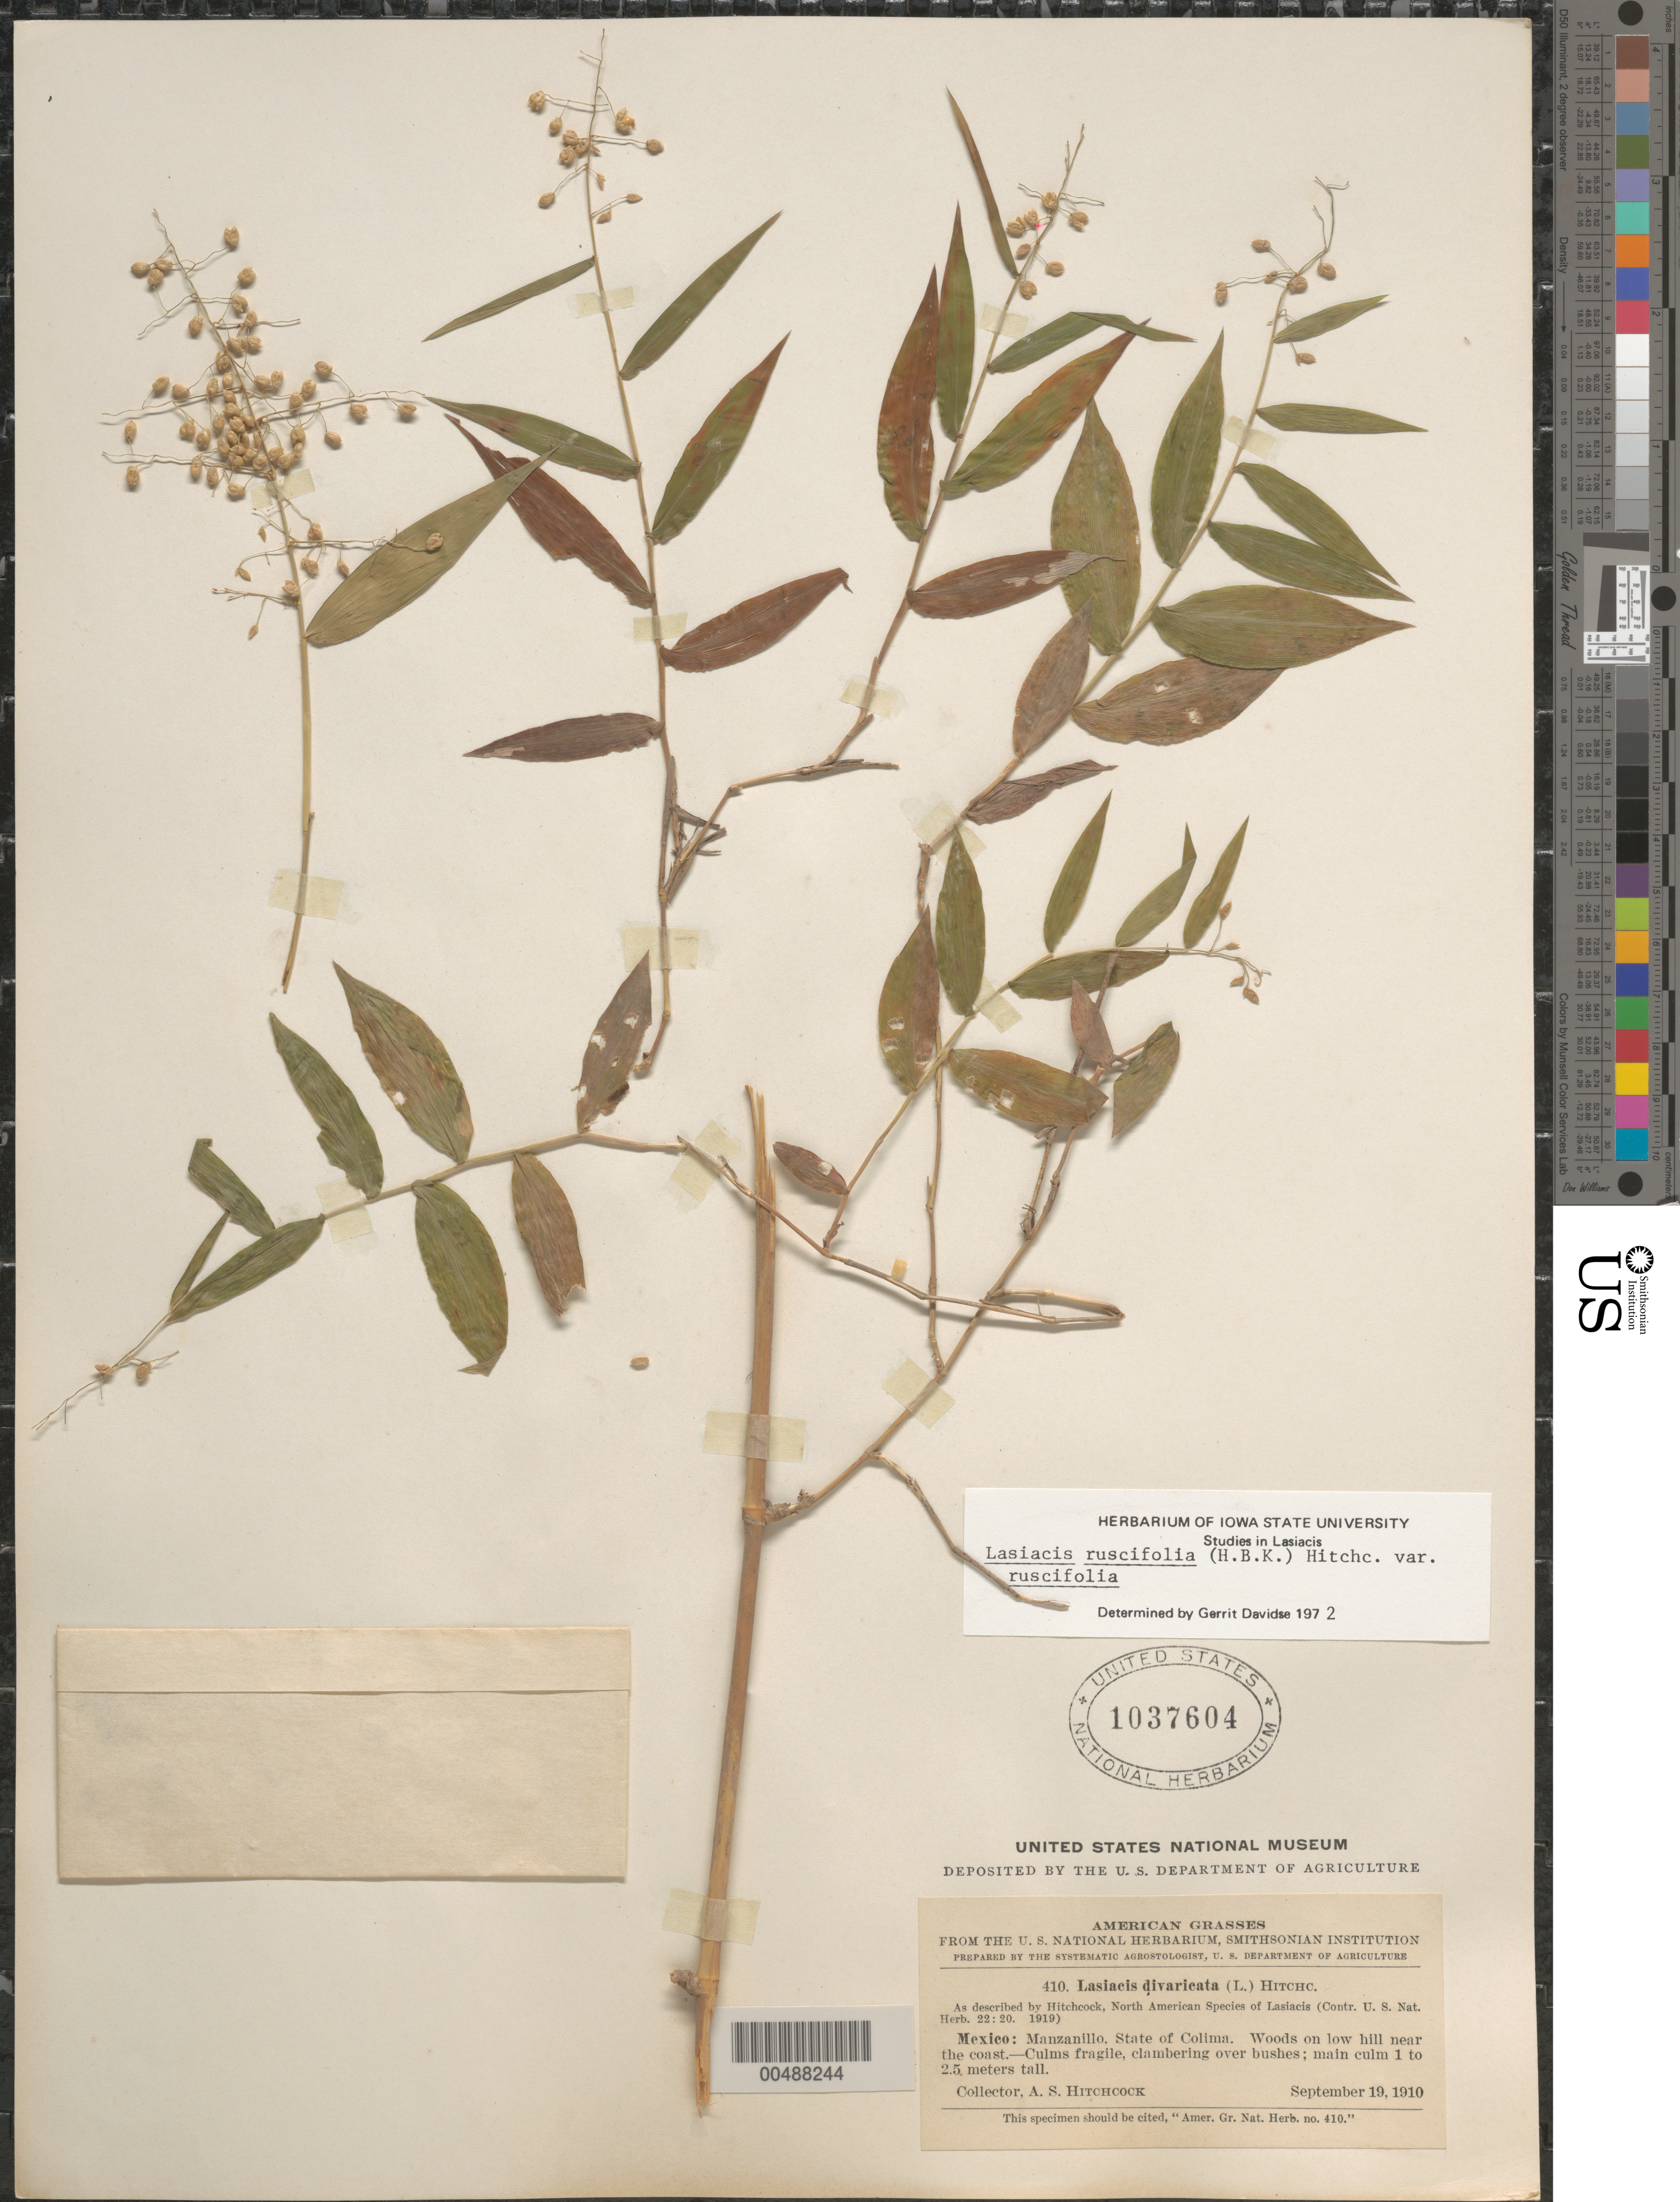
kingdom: Plantae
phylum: Tracheophyta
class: Liliopsida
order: Poales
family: Poaceae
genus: Lasiacis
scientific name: Lasiacis ruscifolia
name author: (Kunth) Hitchc.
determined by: Davidse, Gerrit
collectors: A. S. Hitchcock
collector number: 410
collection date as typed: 19 Sep 1910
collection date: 1910-09-19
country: Mexico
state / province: Colima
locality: Manzanillo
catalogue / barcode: US 1037604